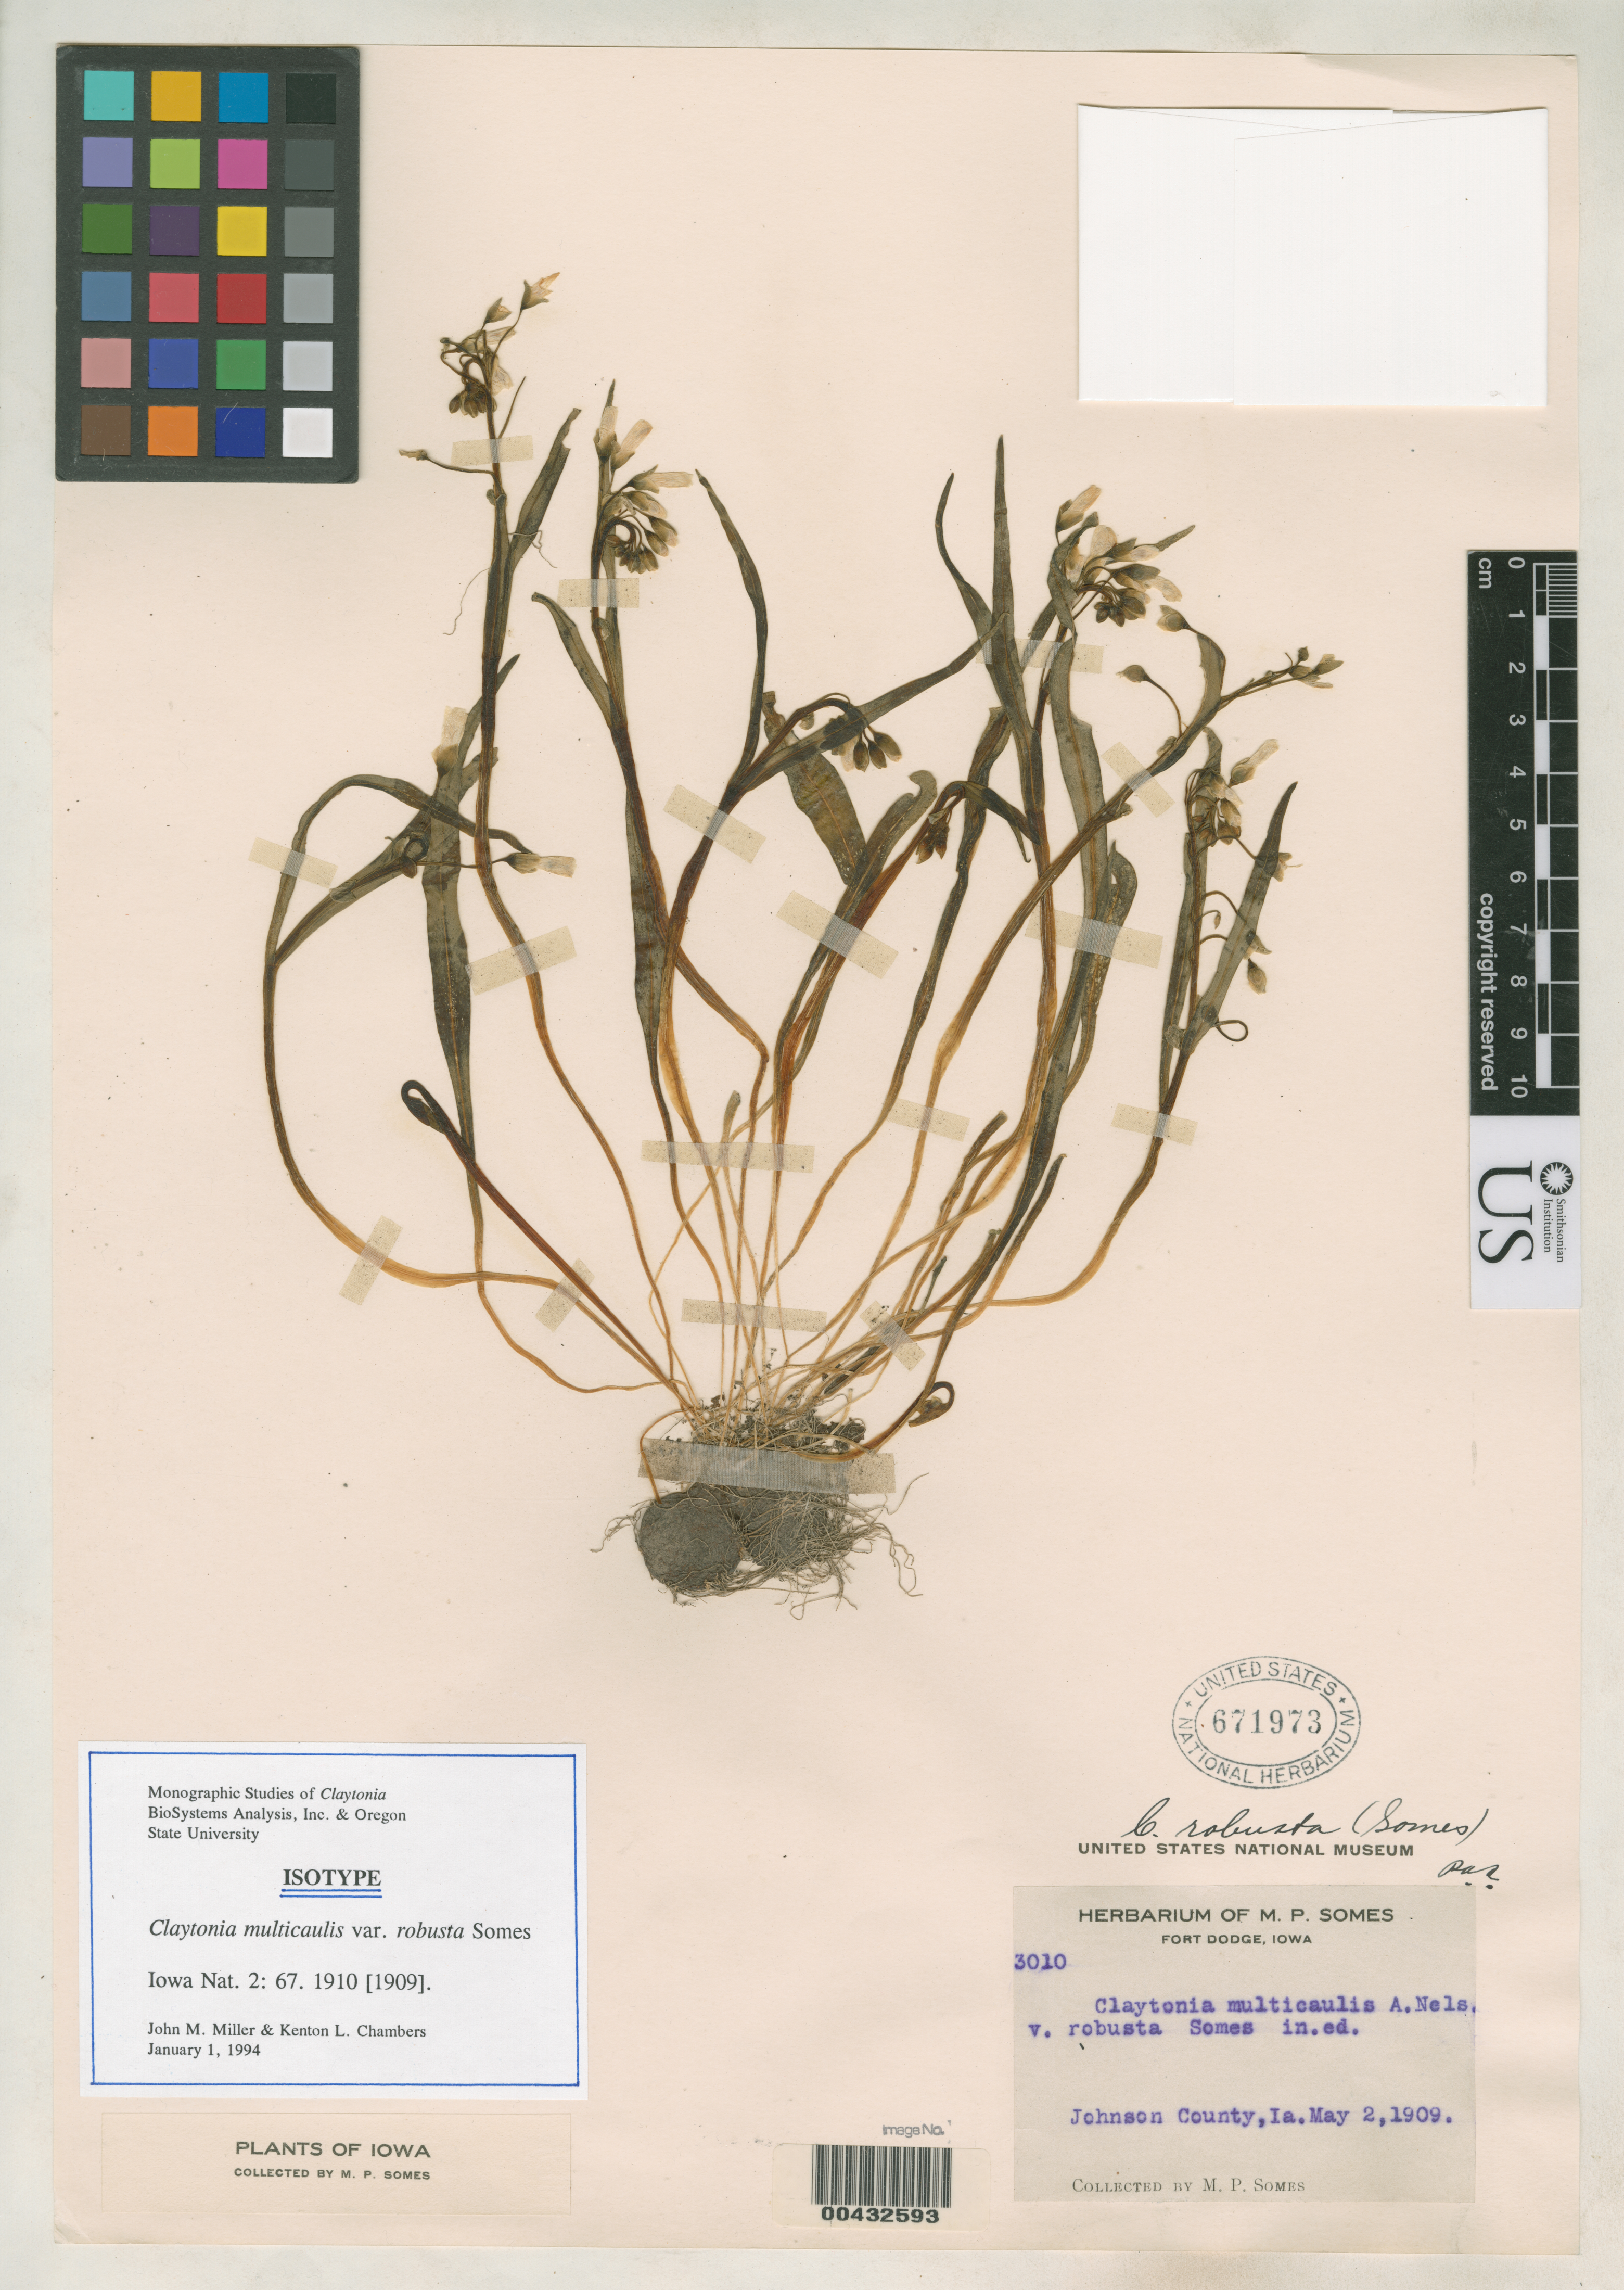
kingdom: Plantae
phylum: Tracheophyta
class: Magnoliopsida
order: Caryophyllales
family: Montiaceae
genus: Claytonia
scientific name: Claytonia multicaulis var. robusta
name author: Somes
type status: Isotype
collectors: M. Somes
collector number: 3010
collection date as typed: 02 May 1909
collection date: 1909-05-02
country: United States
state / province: Iowa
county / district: Johnson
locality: Fort Dodge.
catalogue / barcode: US 671973